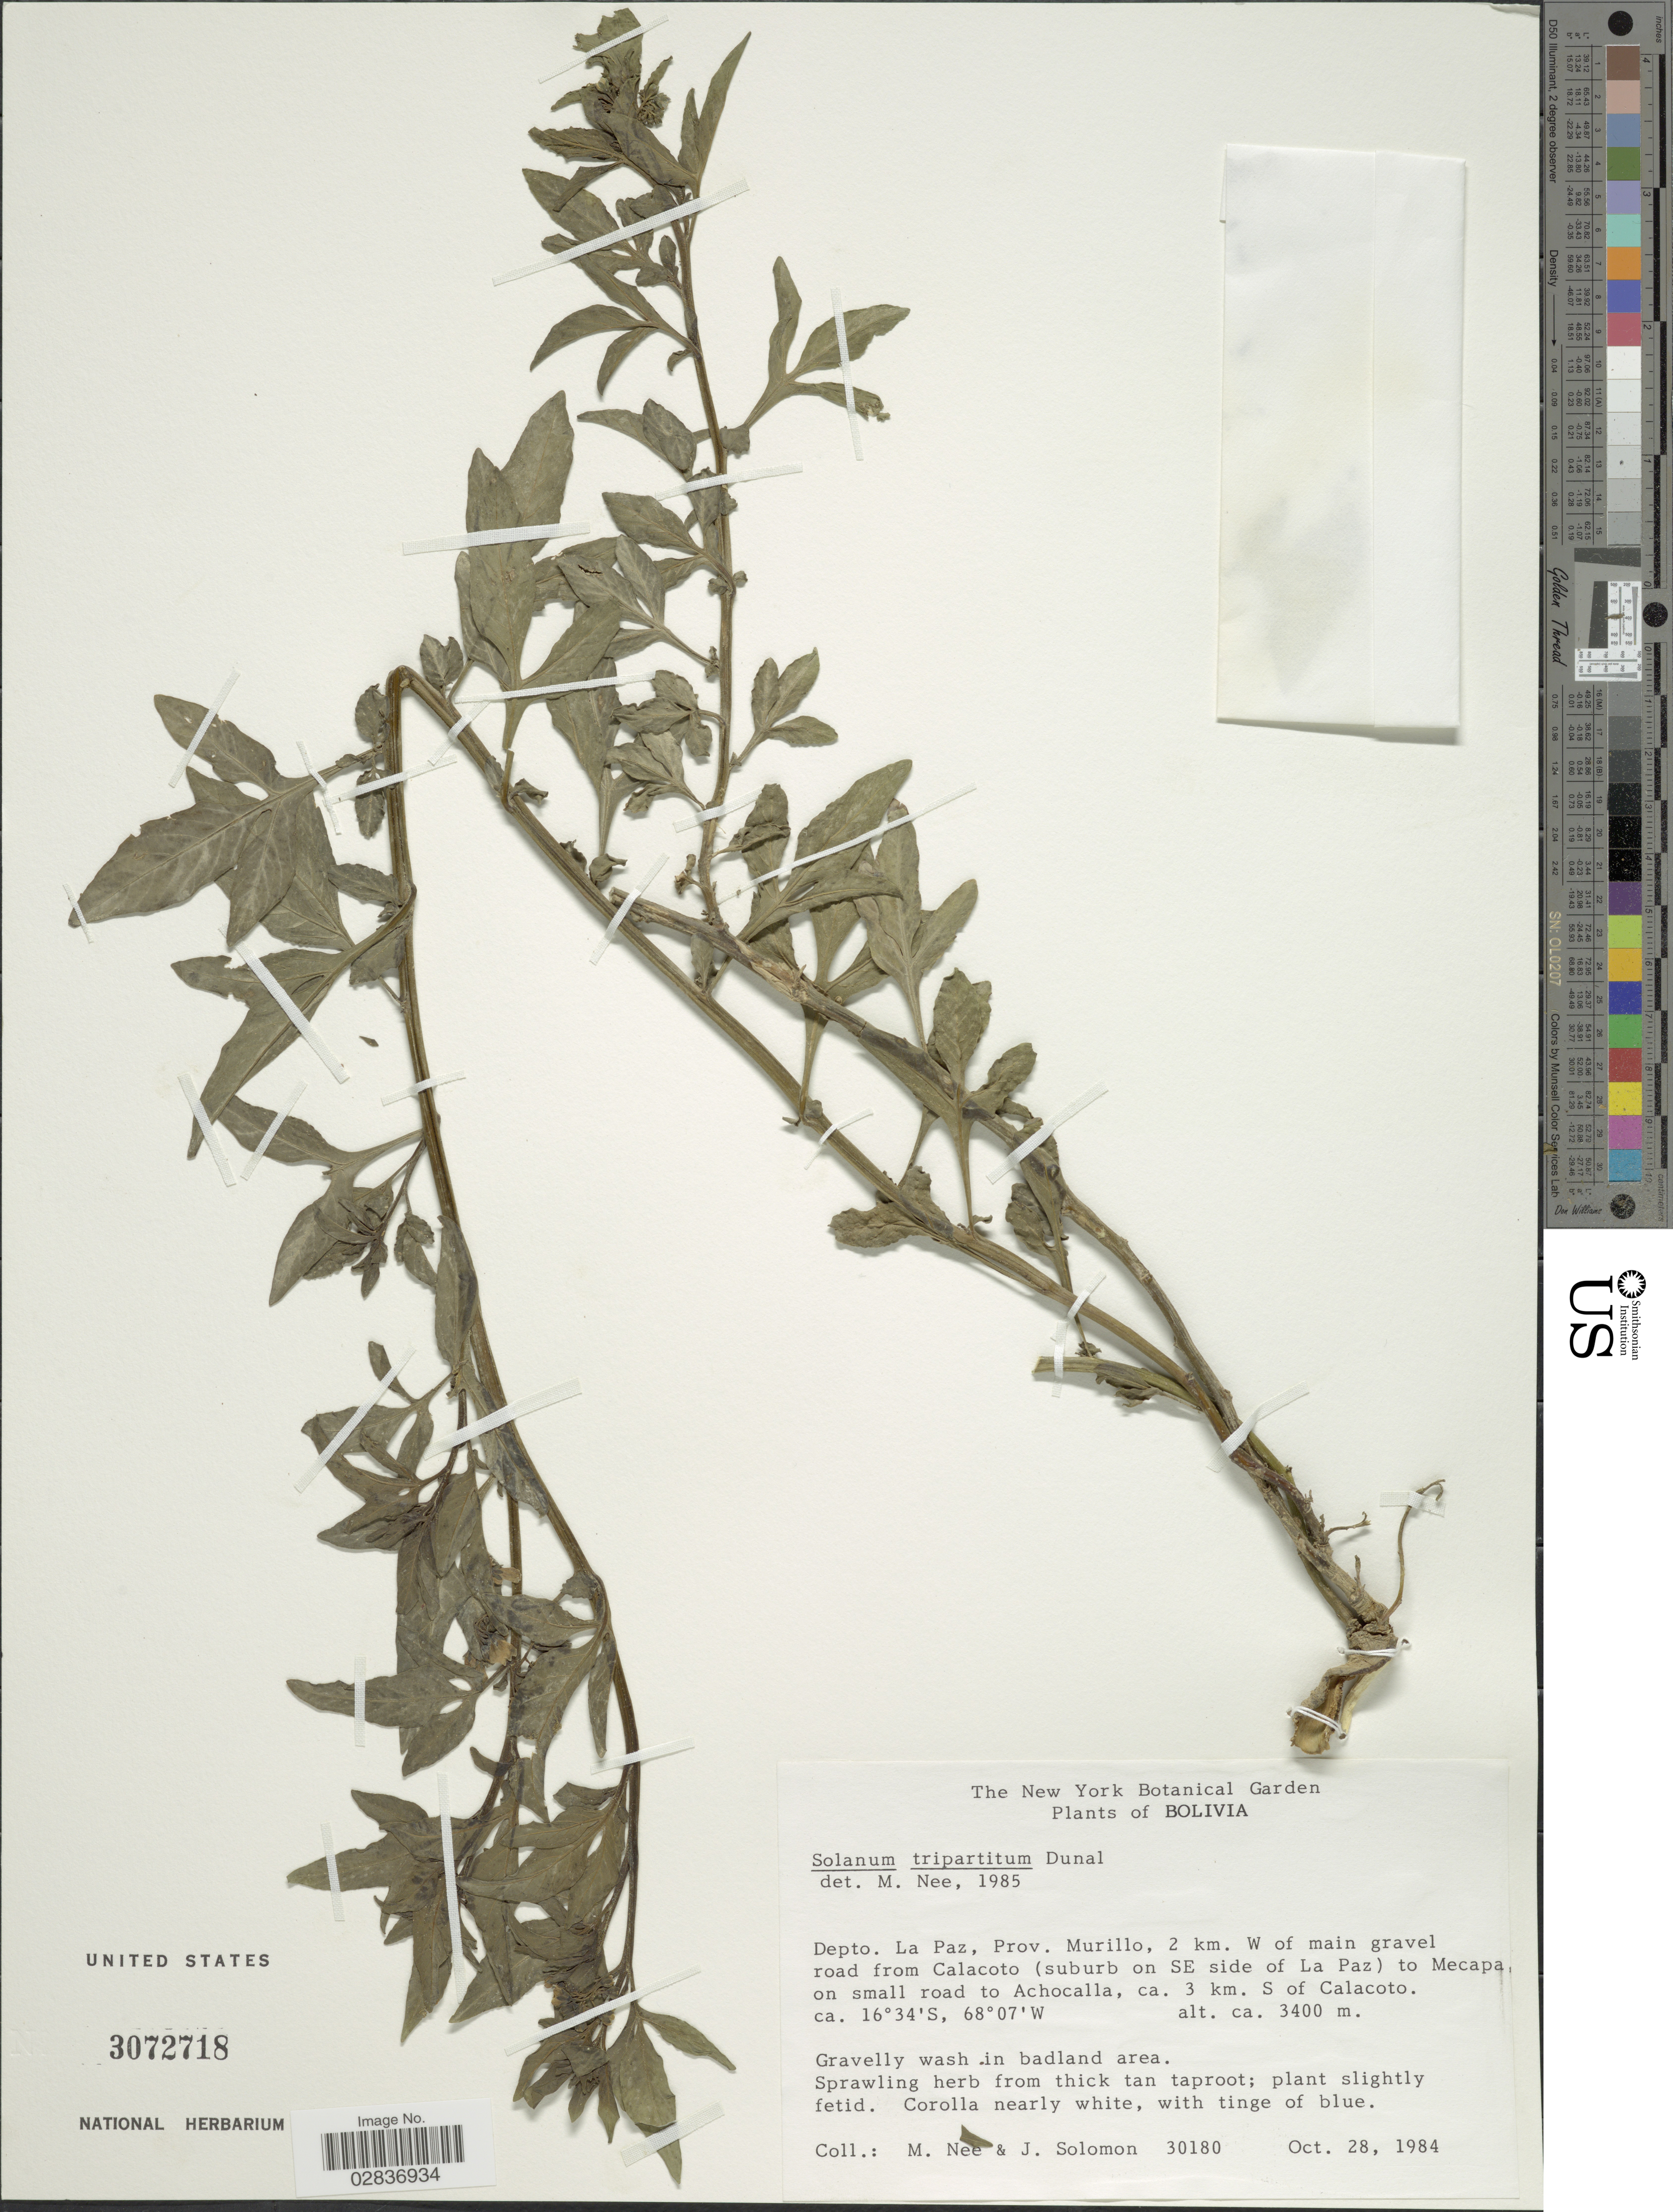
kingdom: Plantae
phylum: Tracheophyta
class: Magnoliopsida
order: Solanales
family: Solanaceae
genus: Solanum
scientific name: Solanum tripartitum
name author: Dunal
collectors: M. Nee & J. Solomon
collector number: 30180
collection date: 1984-10-28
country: Bolivia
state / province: La Paz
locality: Depto. La Paz, Prov. Murillo, 2 km. W of main gravel road from Calacoto (suburb on SE side of La Paz) to Mecapa on small road to Achocalla, ca. 3 km. S of Calacoto.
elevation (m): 3400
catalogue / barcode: US 3072718